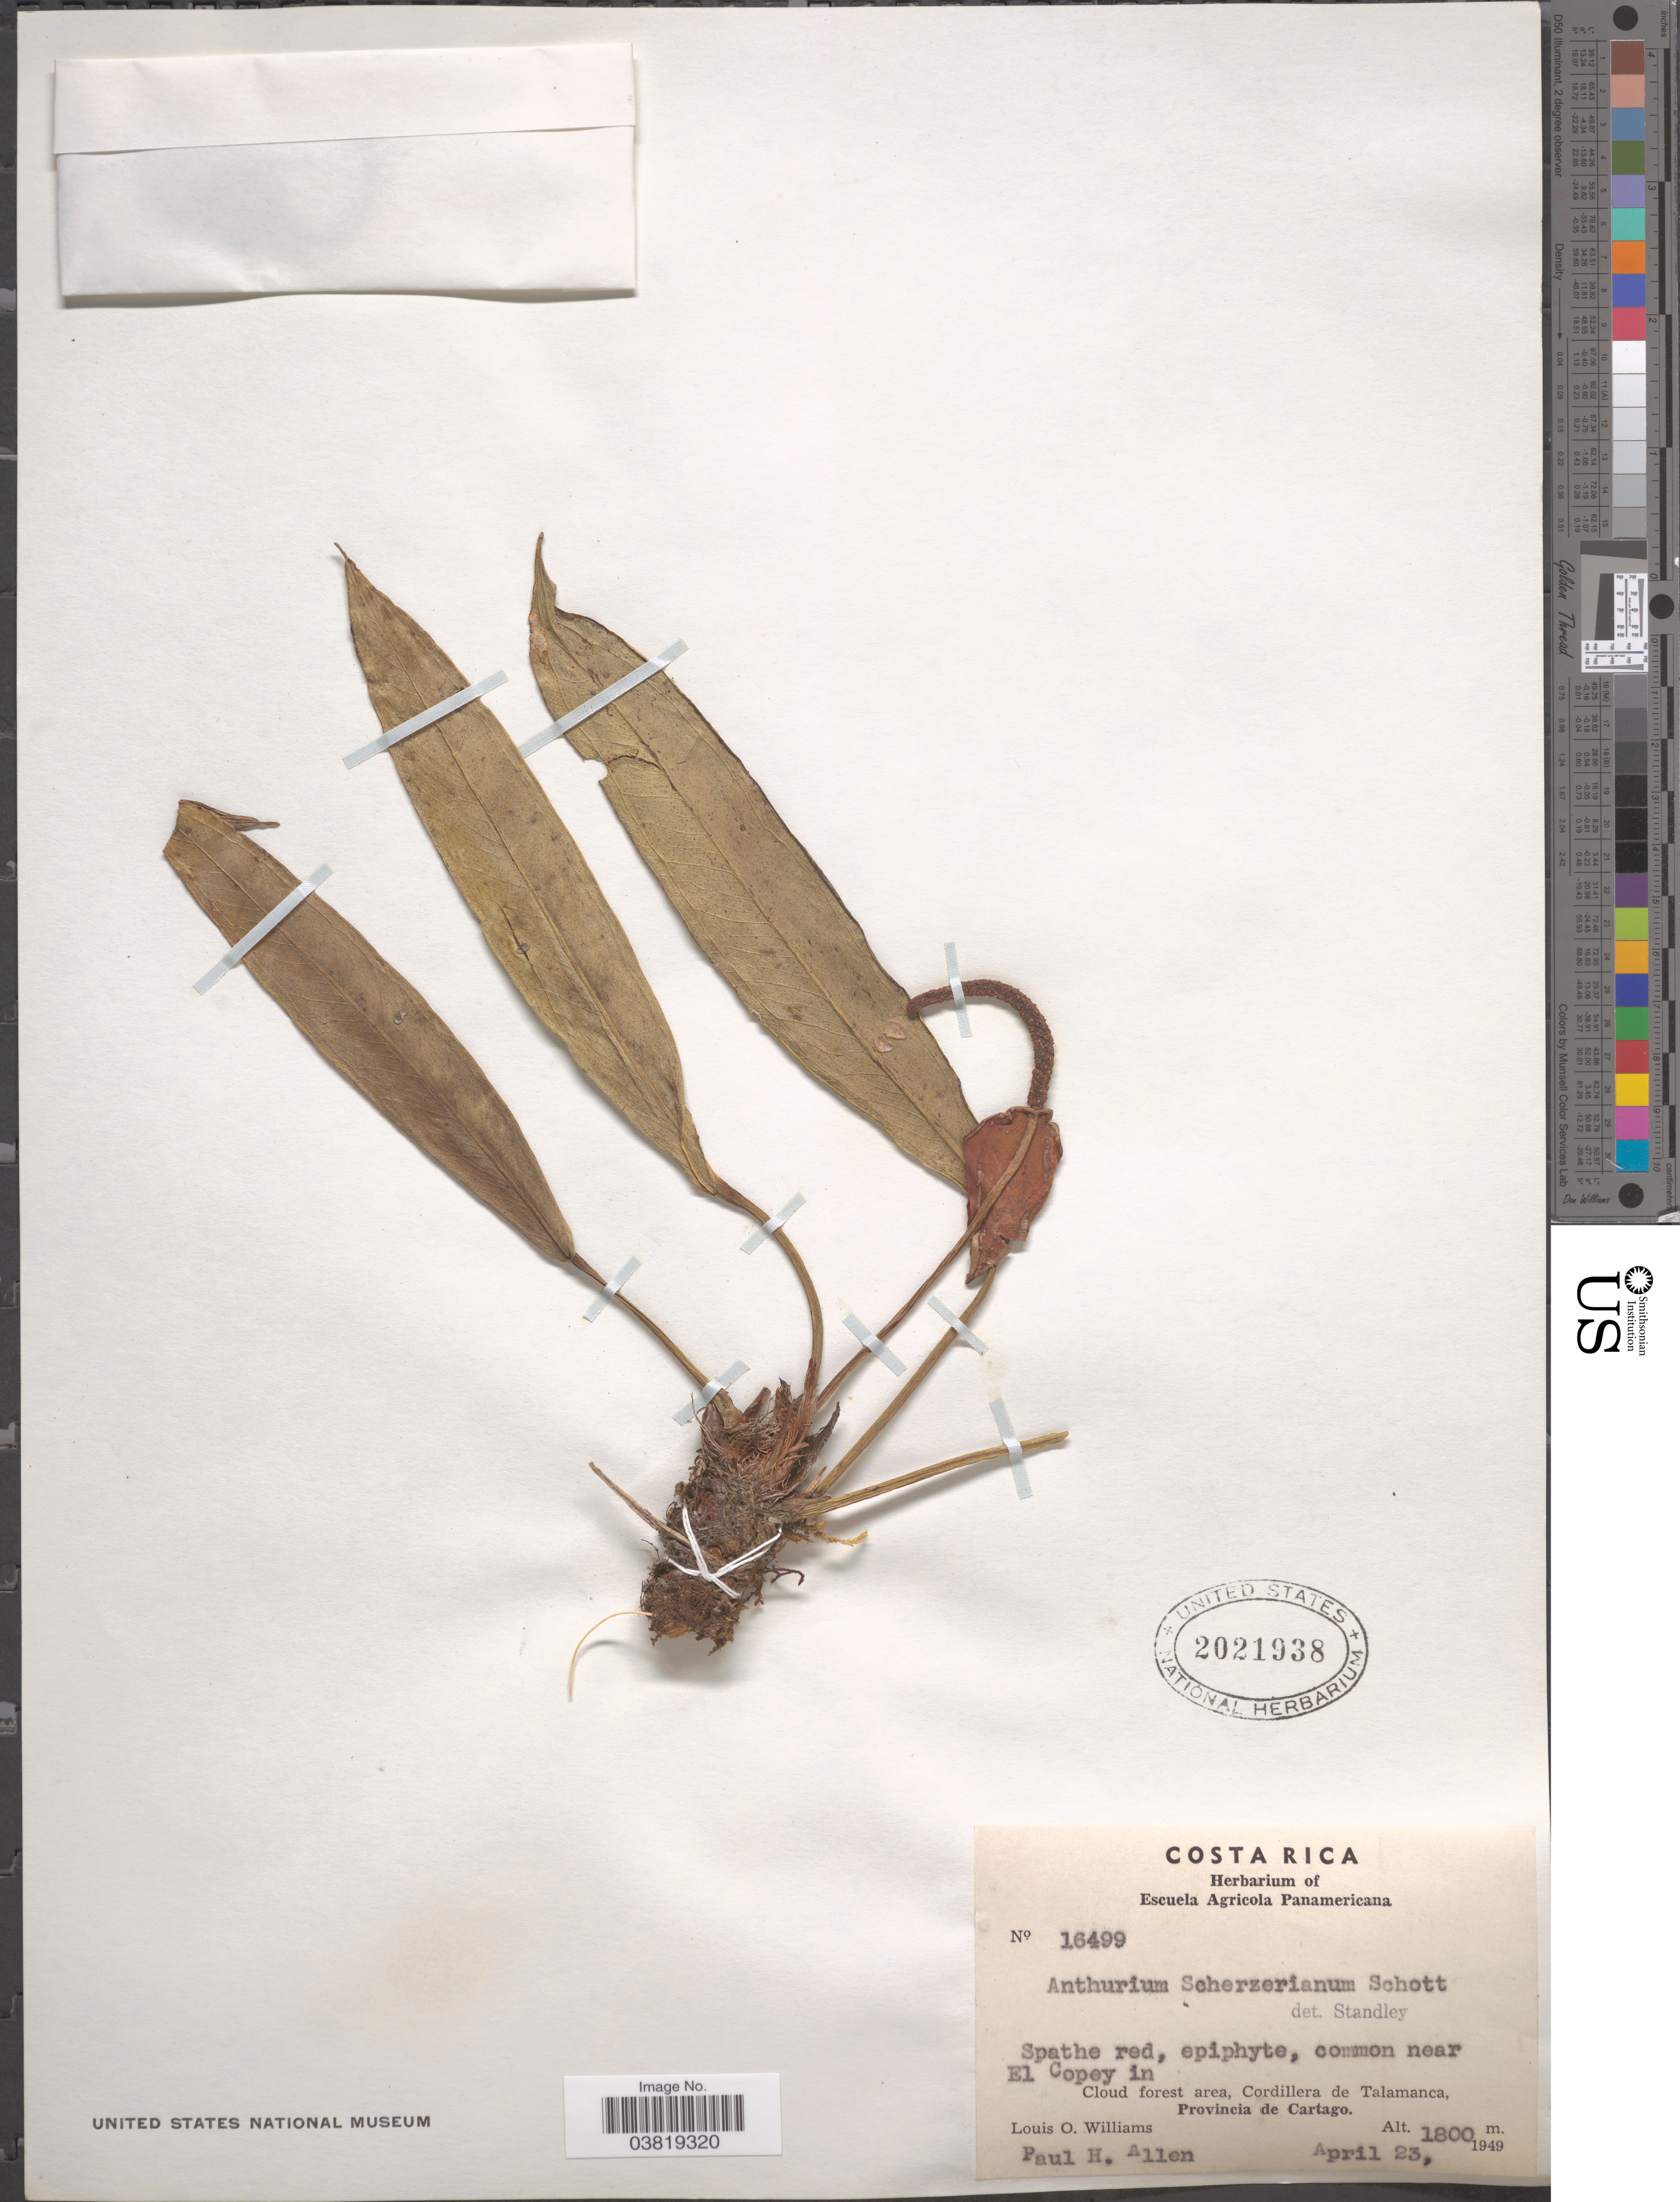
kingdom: Plantae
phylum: Tracheophyta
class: Liliopsida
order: Alismatales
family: Araceae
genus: Anthurium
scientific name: Anthurium scherzerianum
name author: Schott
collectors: L. O. Williams & P. H. Allen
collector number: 16499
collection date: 1949-04-23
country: Costa Rica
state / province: Cartago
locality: Near El Copey in Cloud forest area, Cordillera de Talamanca.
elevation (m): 1800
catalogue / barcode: US 2021938